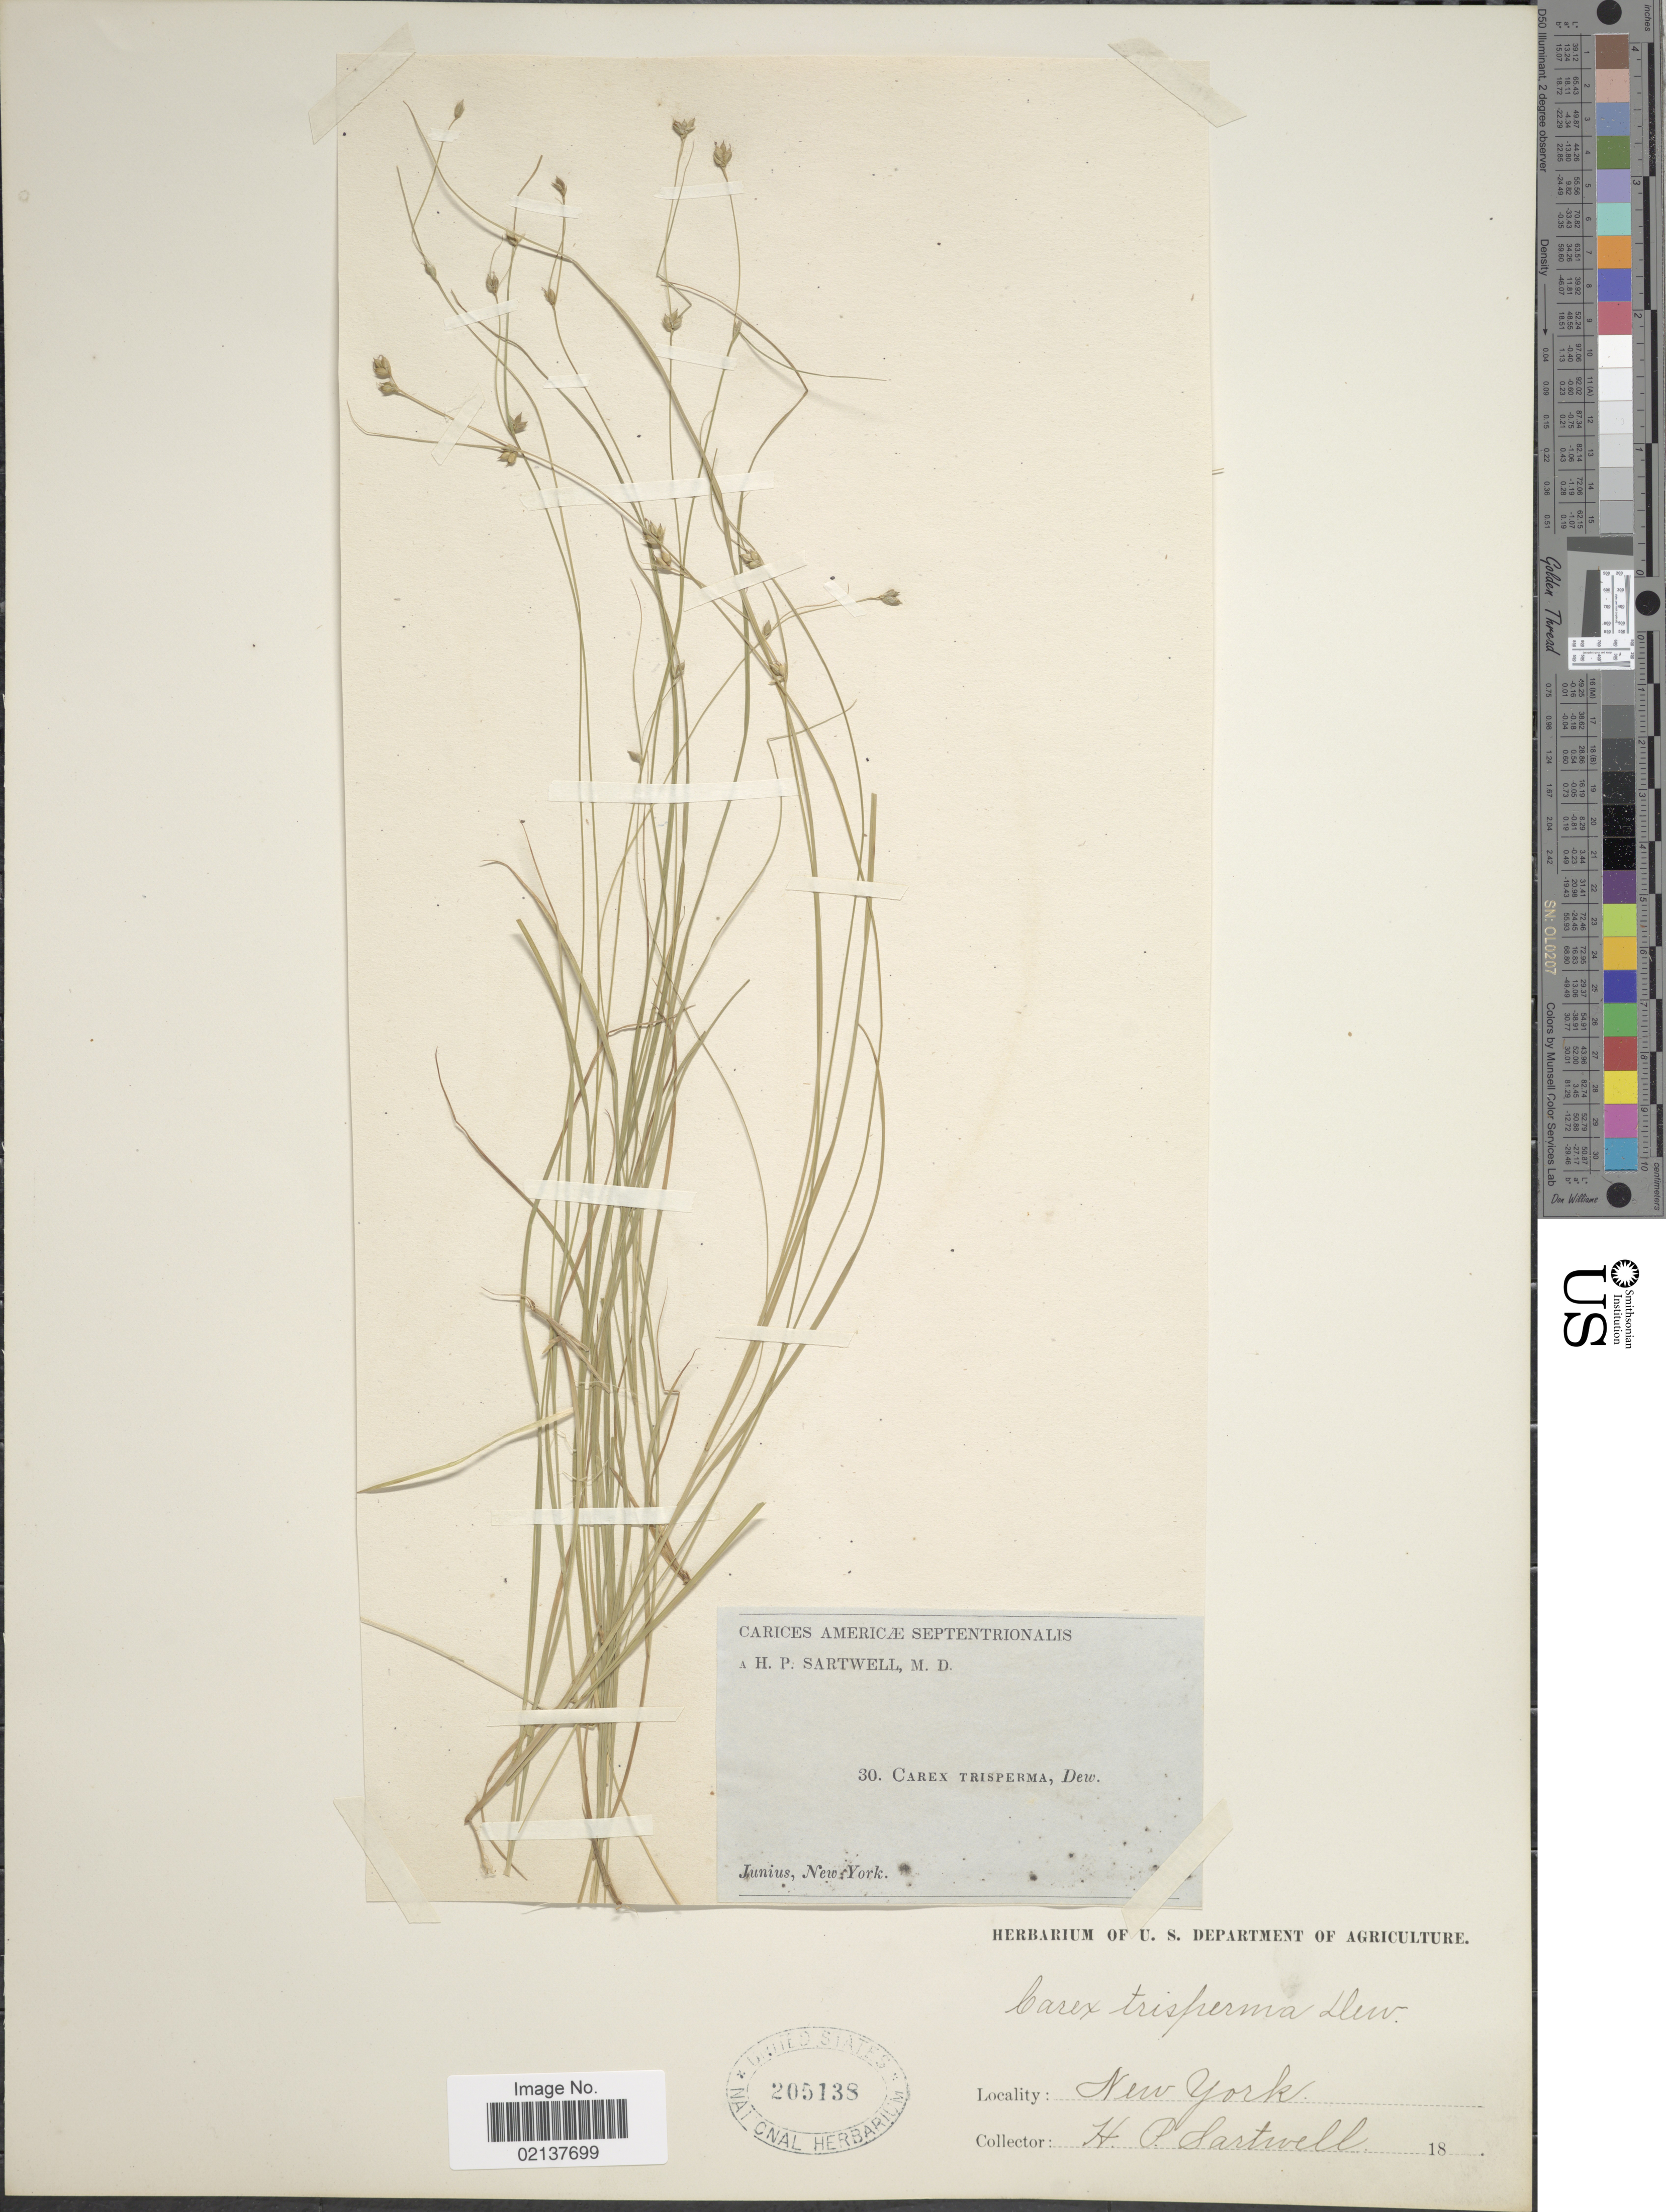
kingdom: Plantae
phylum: Tracheophyta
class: Liliopsida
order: Poales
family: Cyperaceae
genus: Carex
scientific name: Carex trisperma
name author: Dewey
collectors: H. P. Sartwell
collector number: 30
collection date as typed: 18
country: United States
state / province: New York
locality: Junius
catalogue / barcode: US 205138